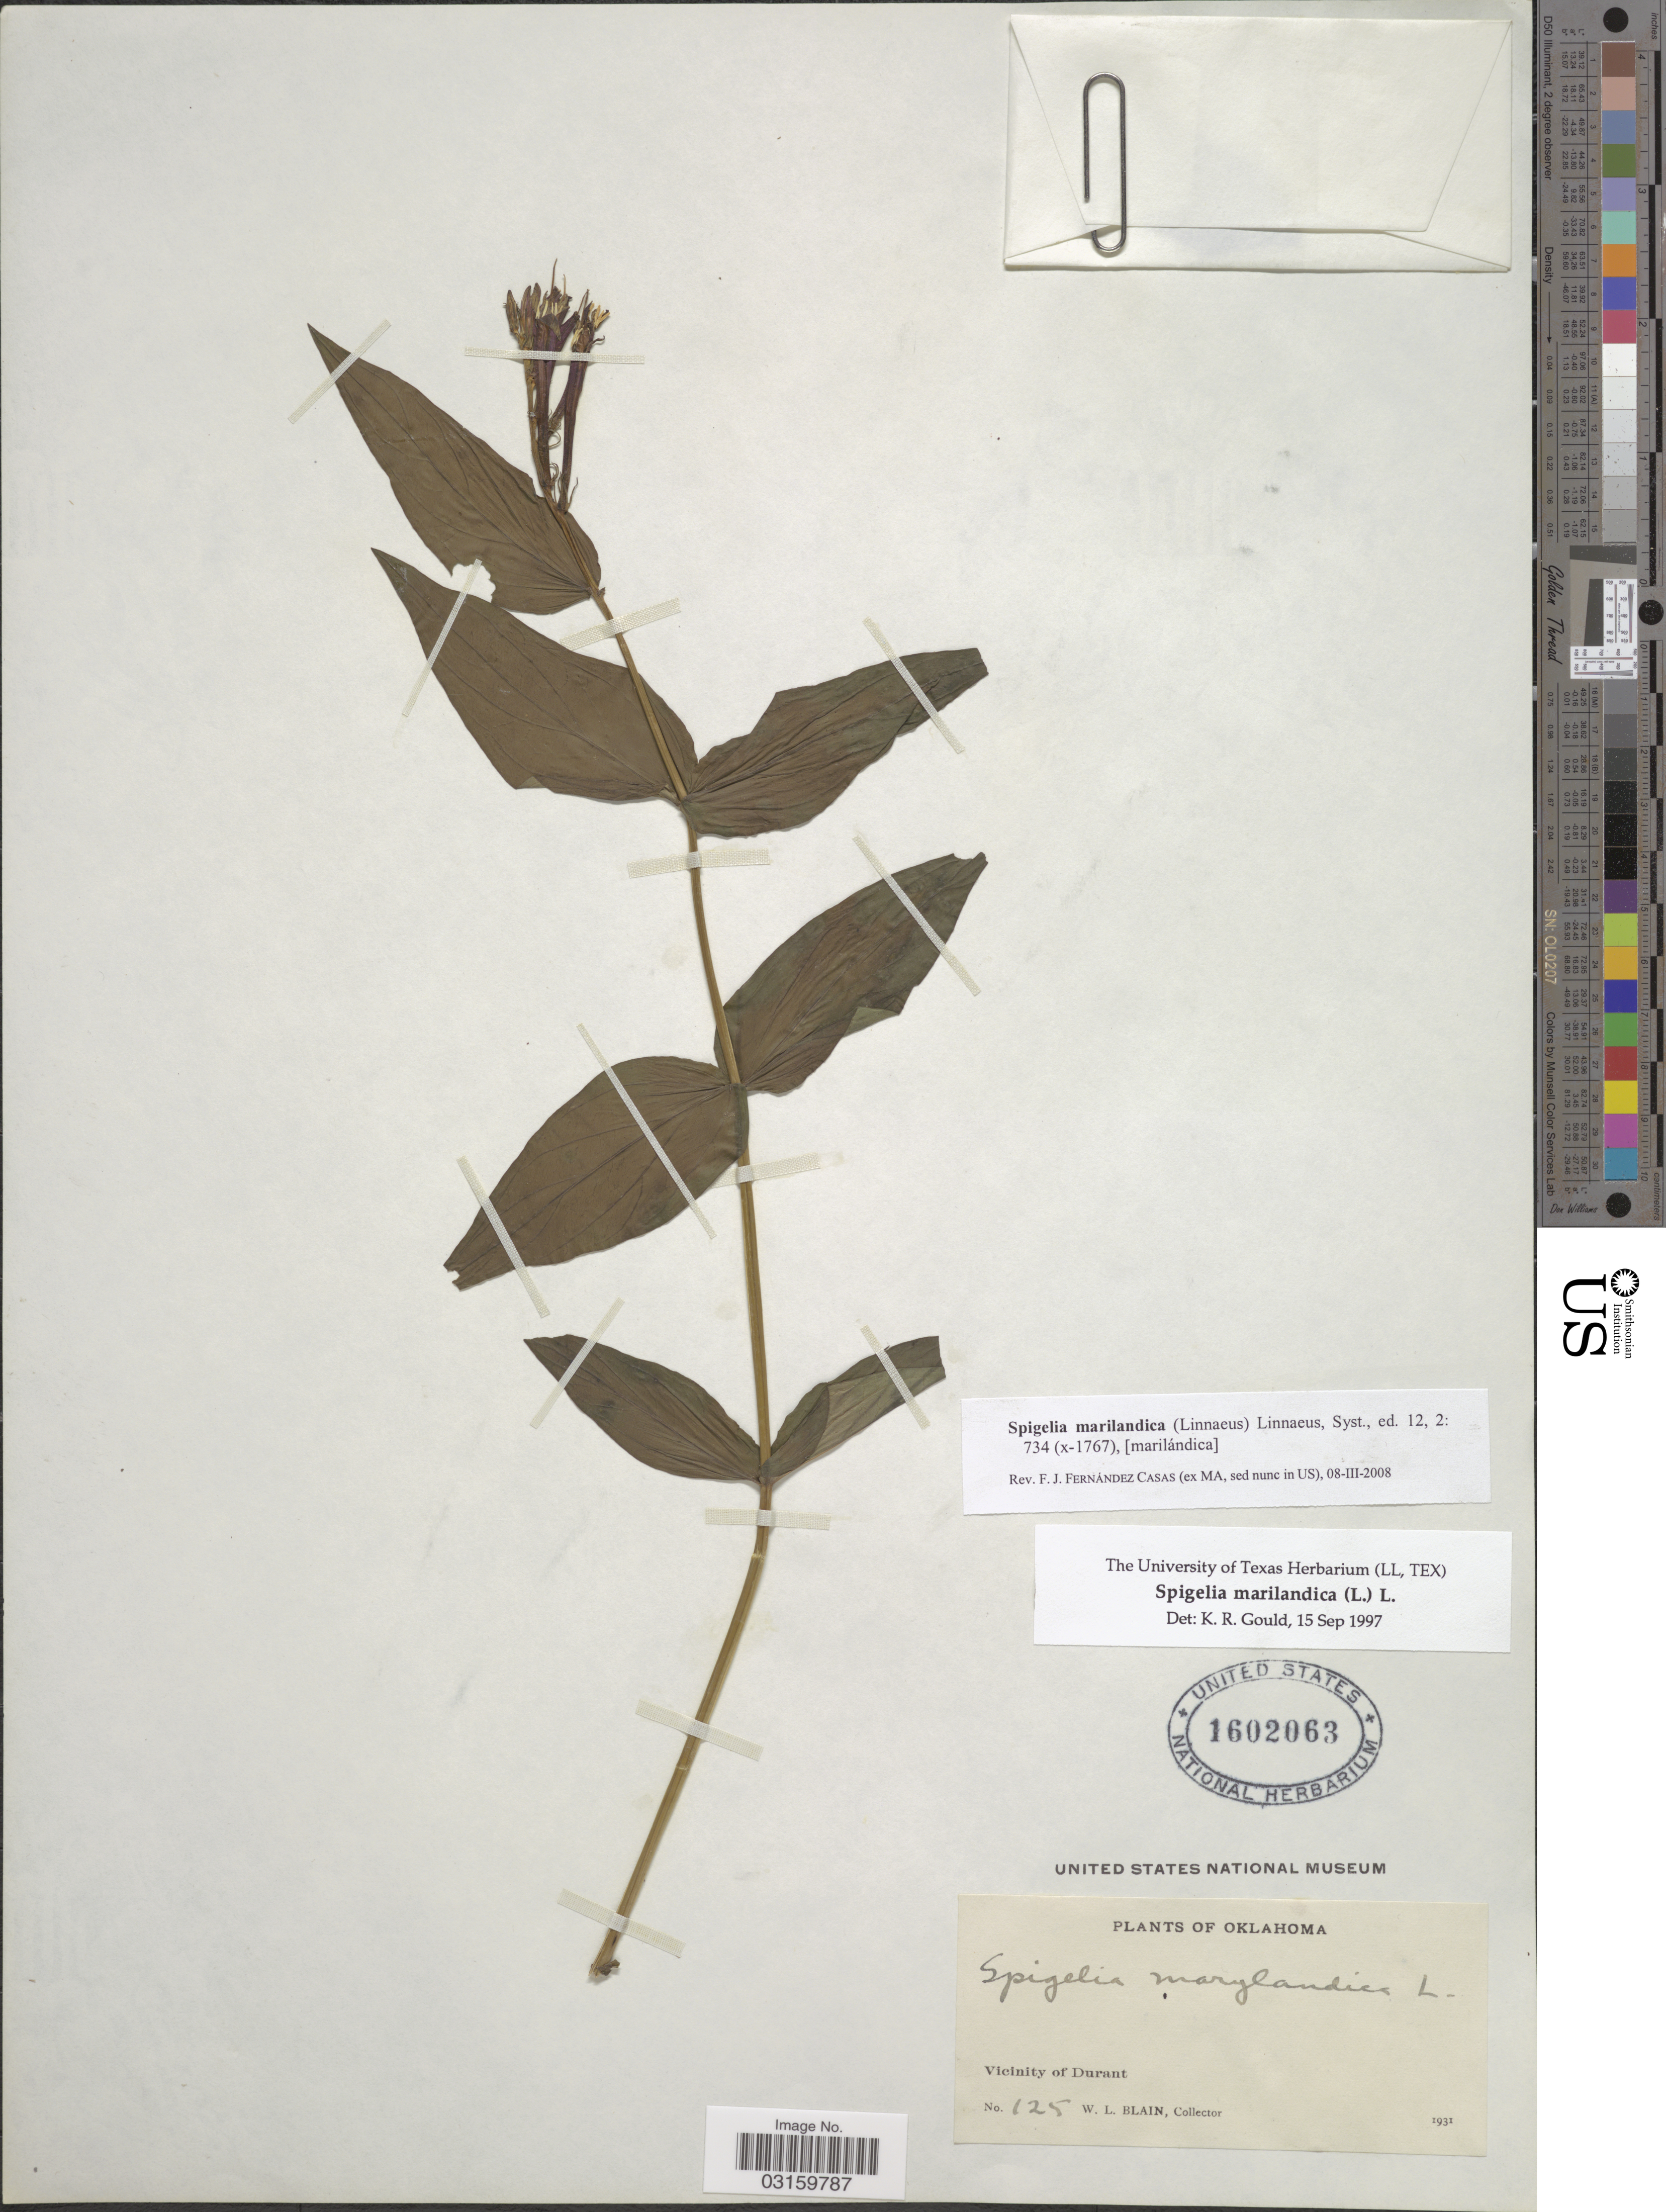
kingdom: Plantae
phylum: Tracheophyta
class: Magnoliopsida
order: Gentianales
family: Loganiaceae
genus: Spigelia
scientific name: Spigelia marilandica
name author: (L.) L.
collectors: W. Blain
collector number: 125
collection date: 1931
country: United States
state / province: Oklahoma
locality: Vicinity of Durant.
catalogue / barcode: US 1602063